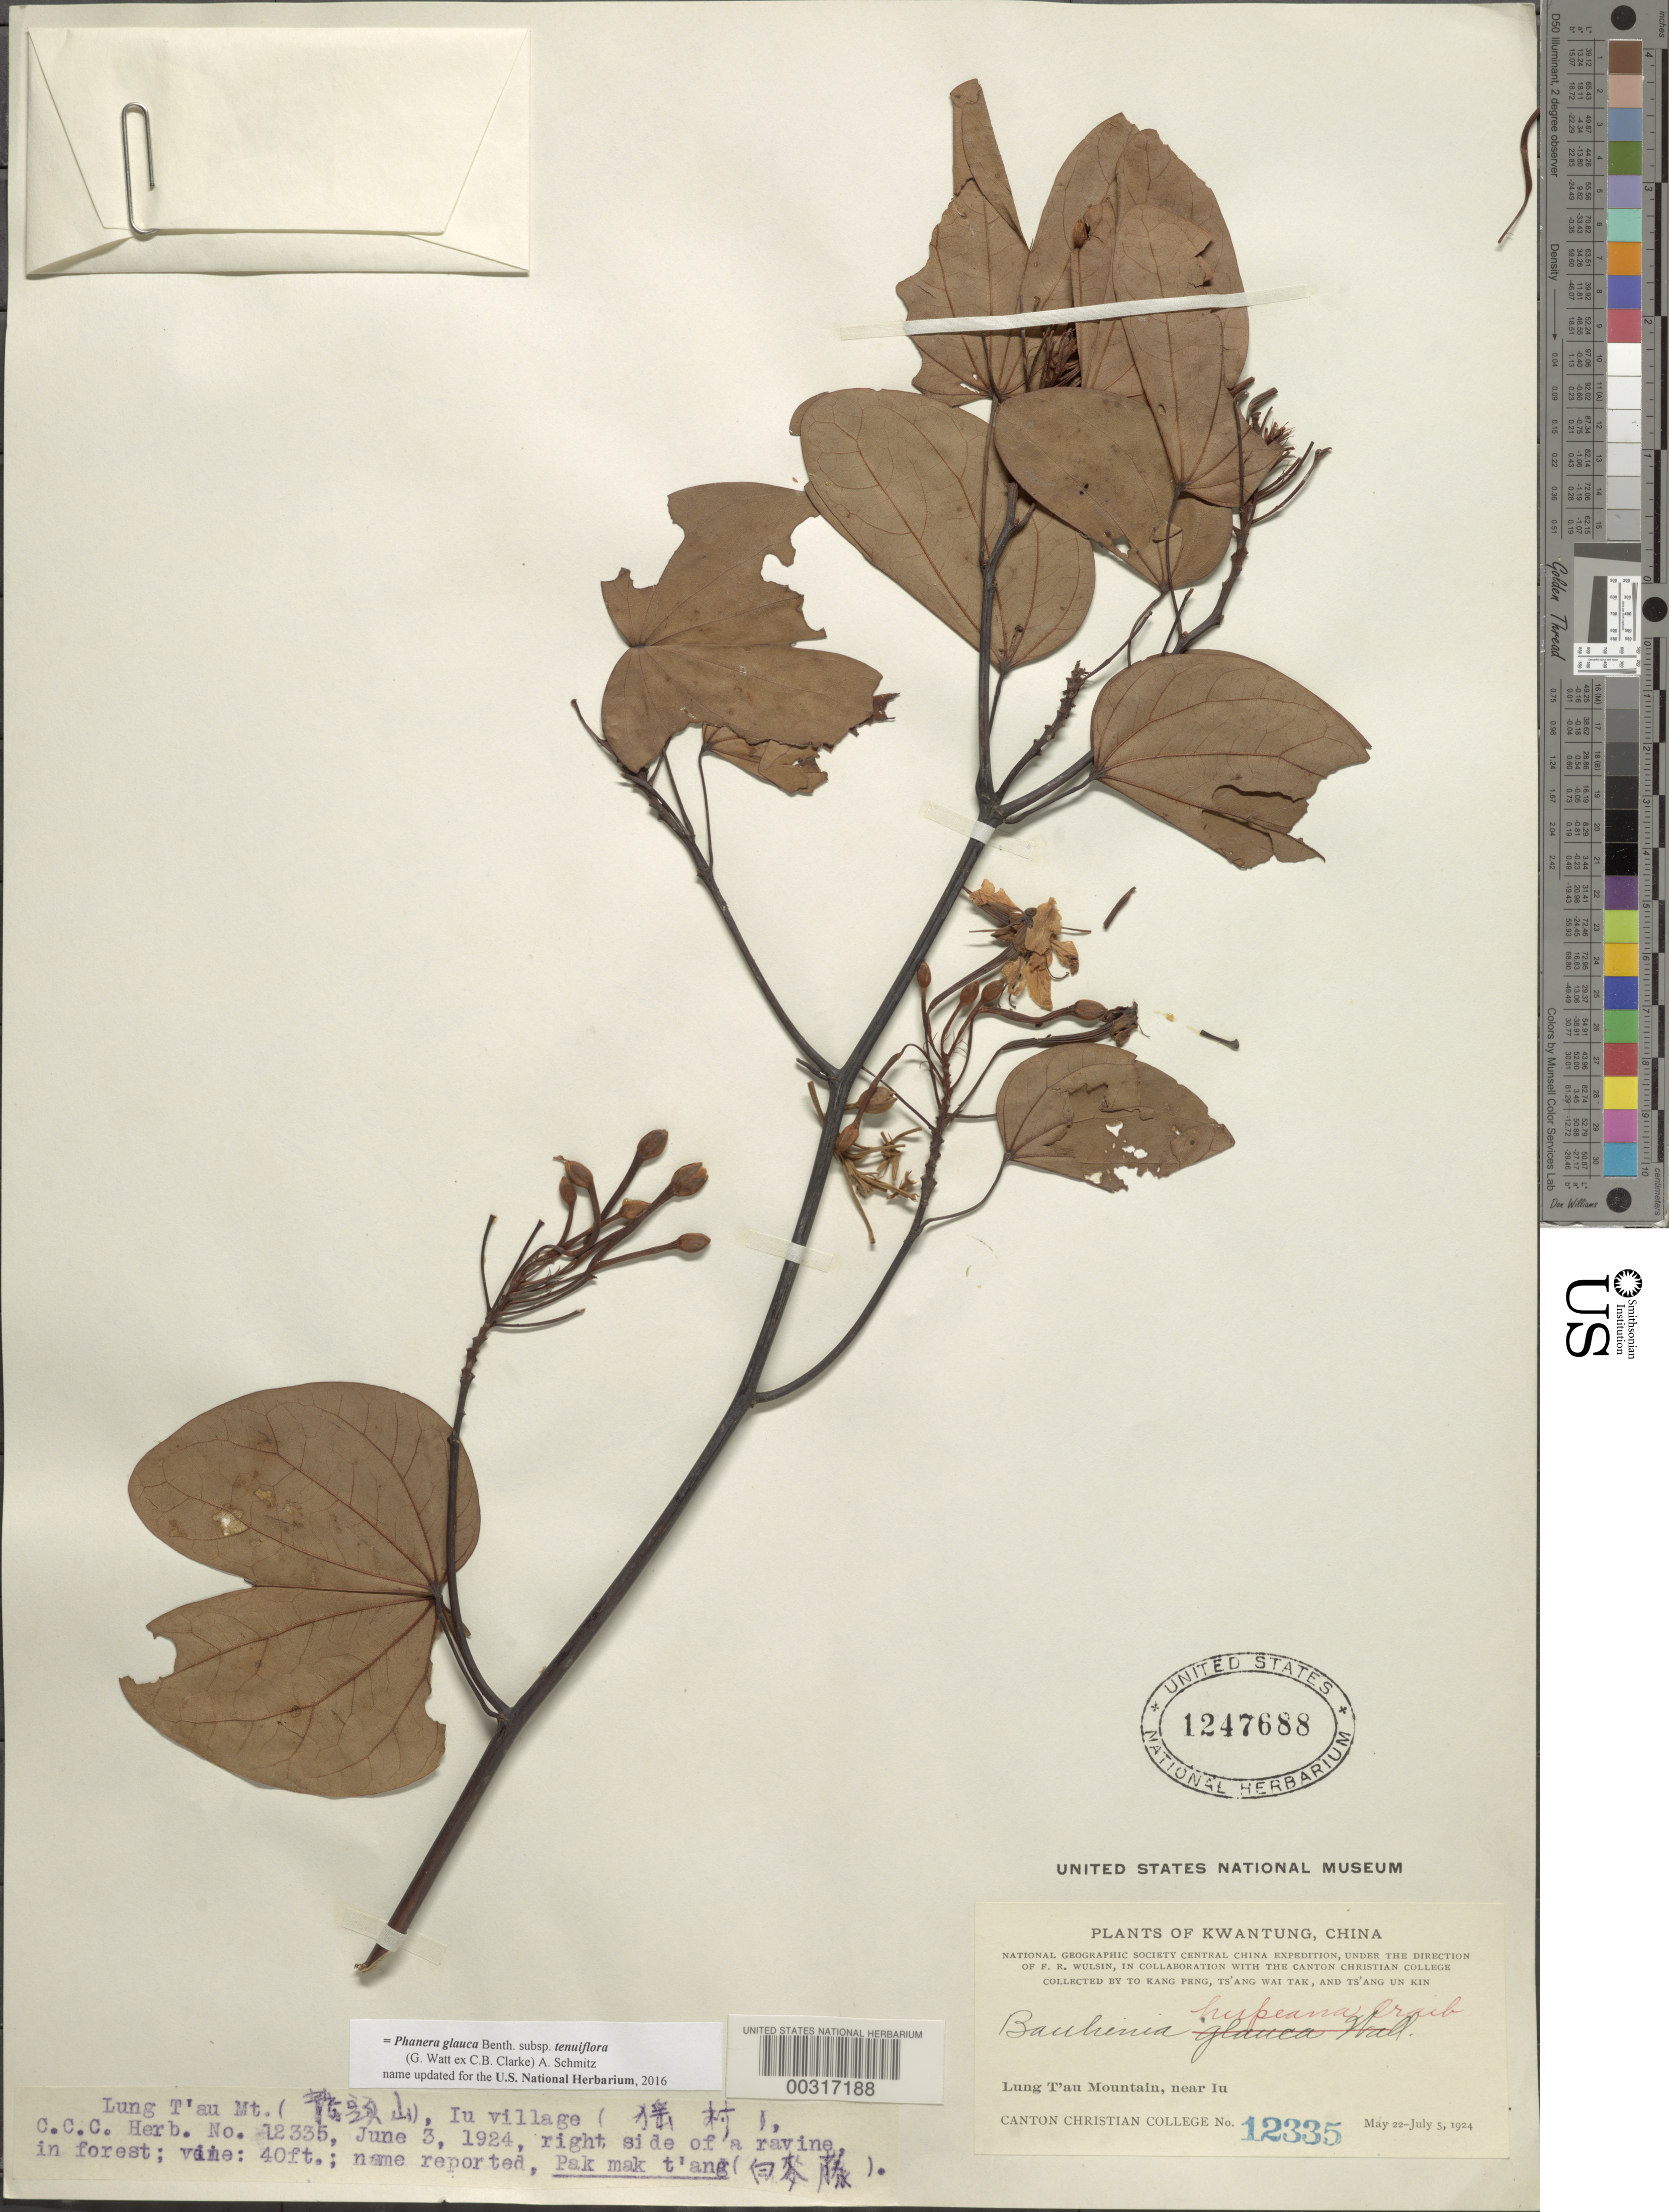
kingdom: Plantae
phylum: Tracheophyta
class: Magnoliopsida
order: Fabales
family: Fabaceae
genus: Phanera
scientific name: Phanera glauca subsp. tenuiflora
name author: (Watt ex C.B. Clarke) A.Schmitz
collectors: T. K. Peng, T. Tak & T. Kin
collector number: Canton Christian College 12335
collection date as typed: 22 May 1924 to 05 Jul 1924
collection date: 1924-05-22/1924-07-05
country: China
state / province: Guangdong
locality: Lung t'au mountain, near iu, right side of a ravine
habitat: Forest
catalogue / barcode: US 1247688